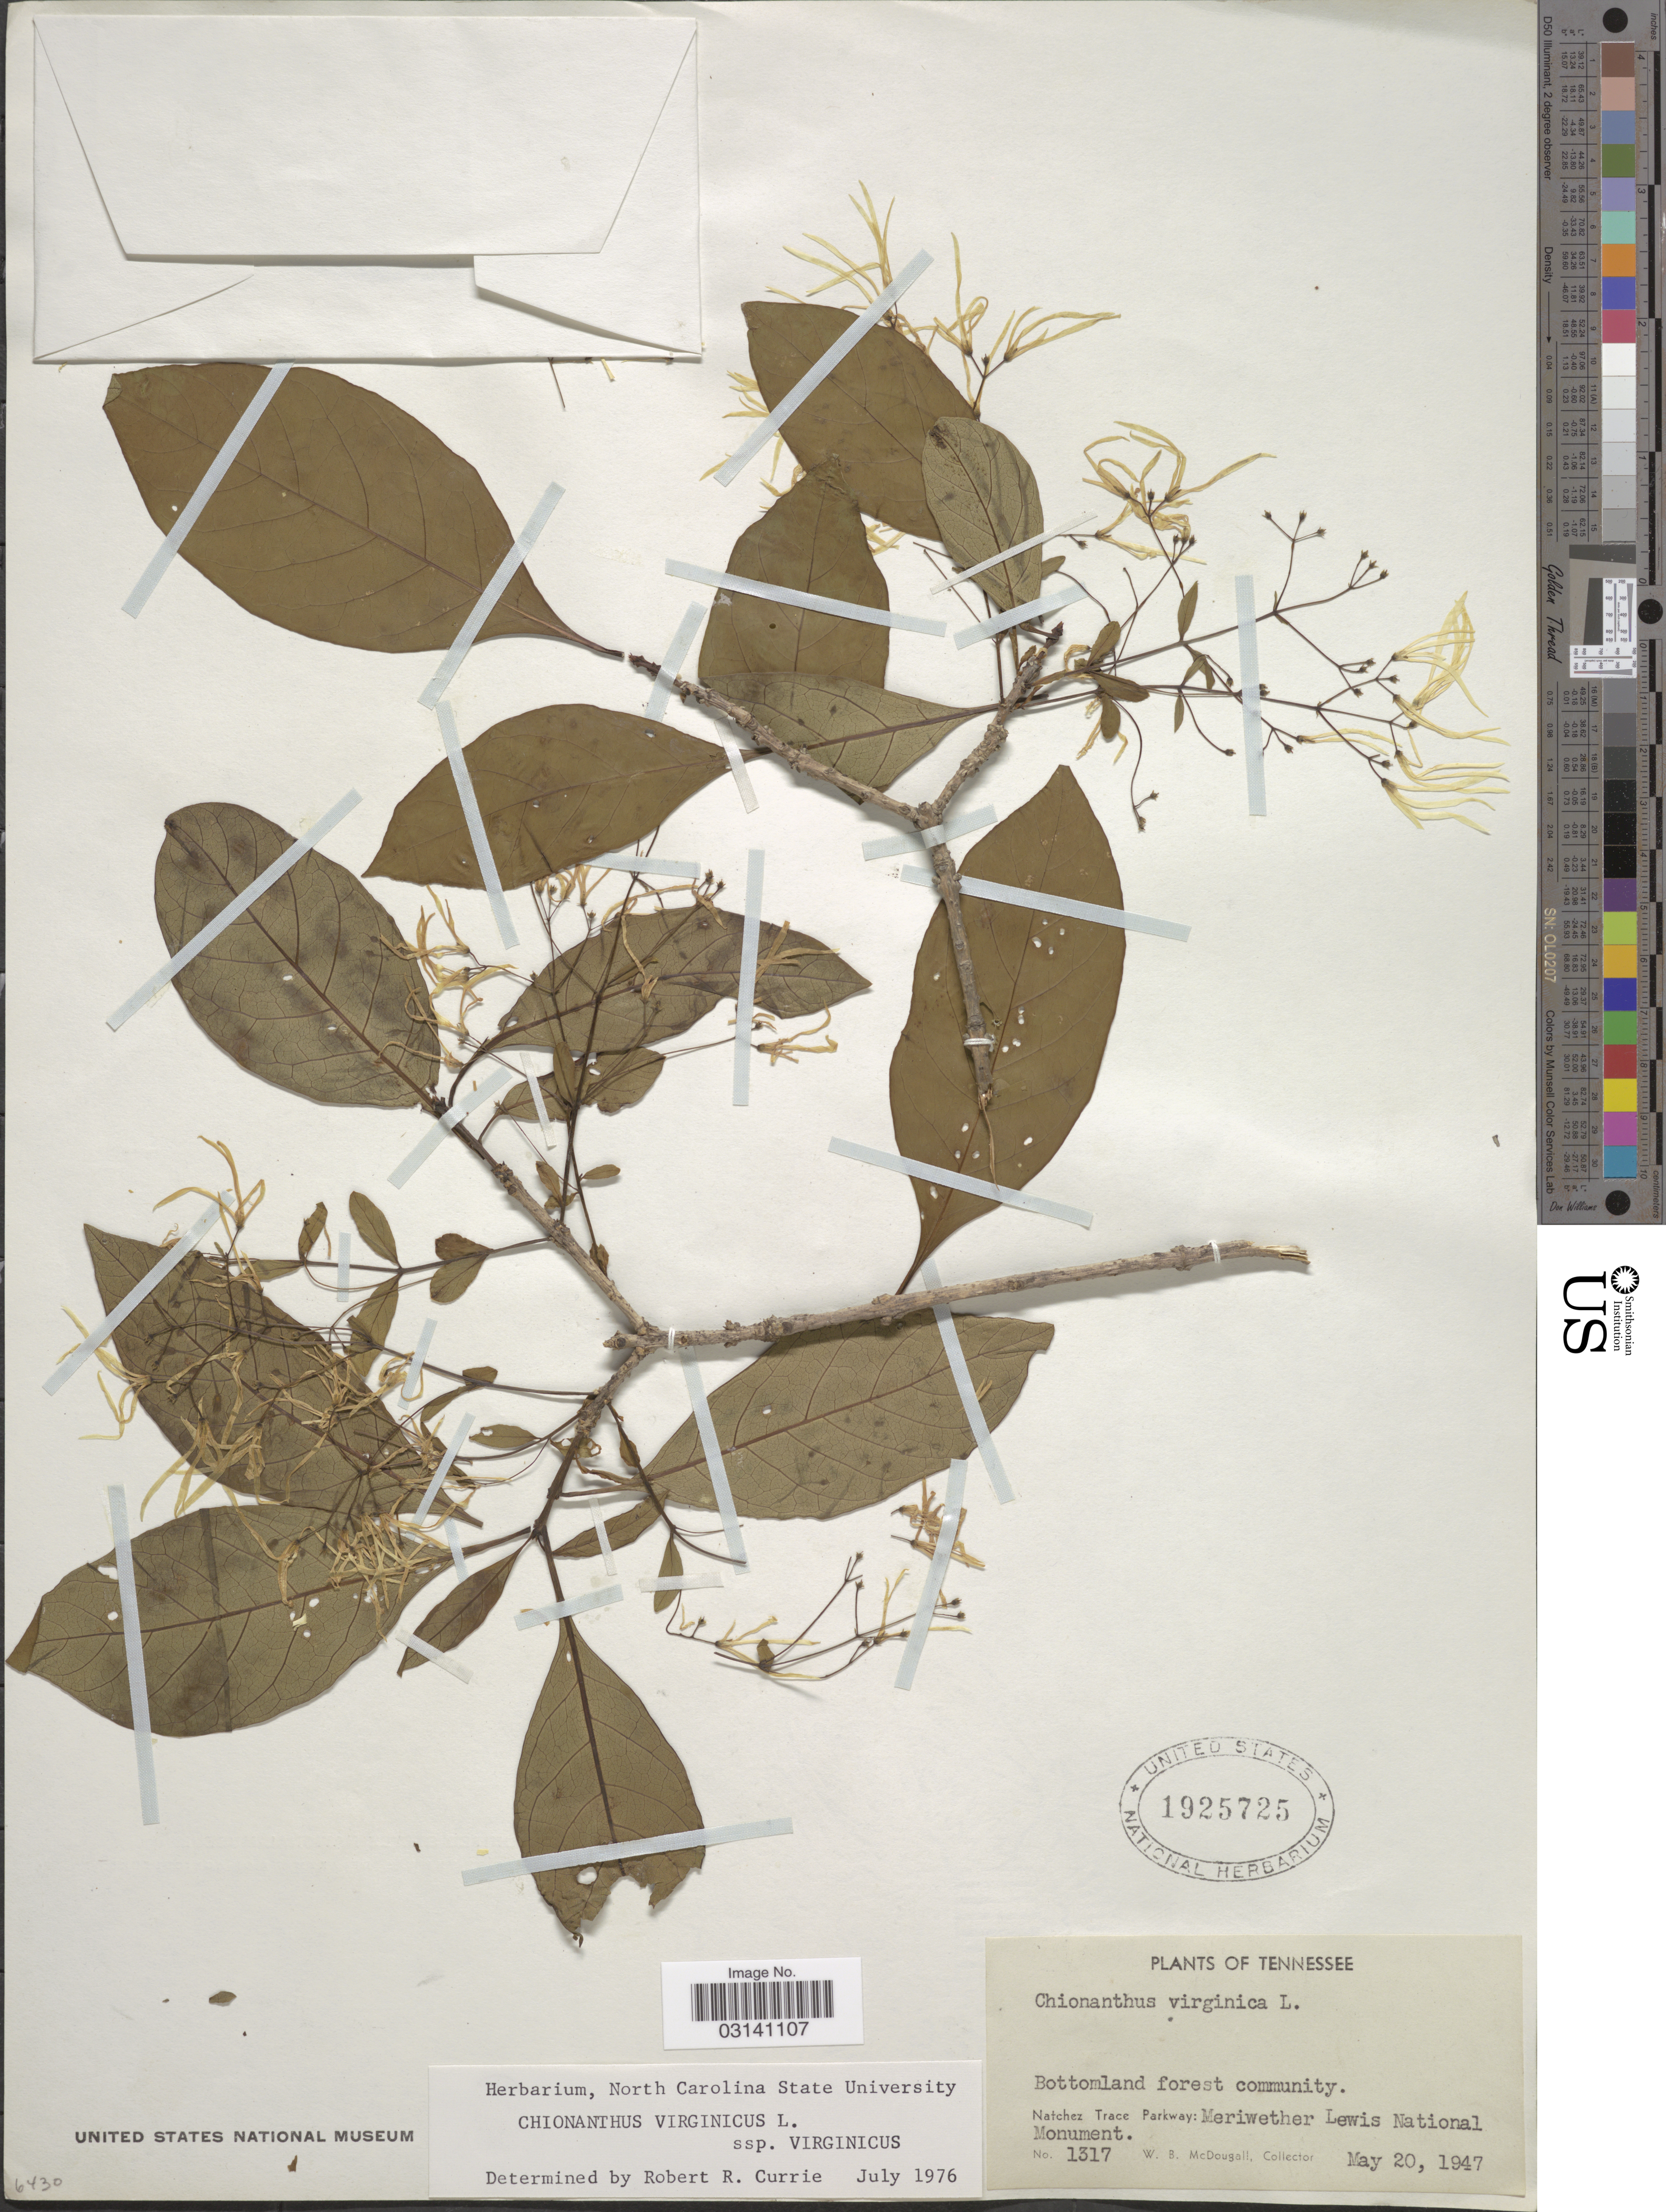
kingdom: Plantae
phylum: Tracheophyta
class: Magnoliopsida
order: Lamiales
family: Oleaceae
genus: Chionanthus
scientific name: Chionanthus virginicus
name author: L.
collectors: W. B. McDougall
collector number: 1317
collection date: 1947-05-20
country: United States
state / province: Tennessee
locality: Bottomland forest community. Natchez Trace Parkway: Meriwether Lewis National Monument.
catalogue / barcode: US 1925725